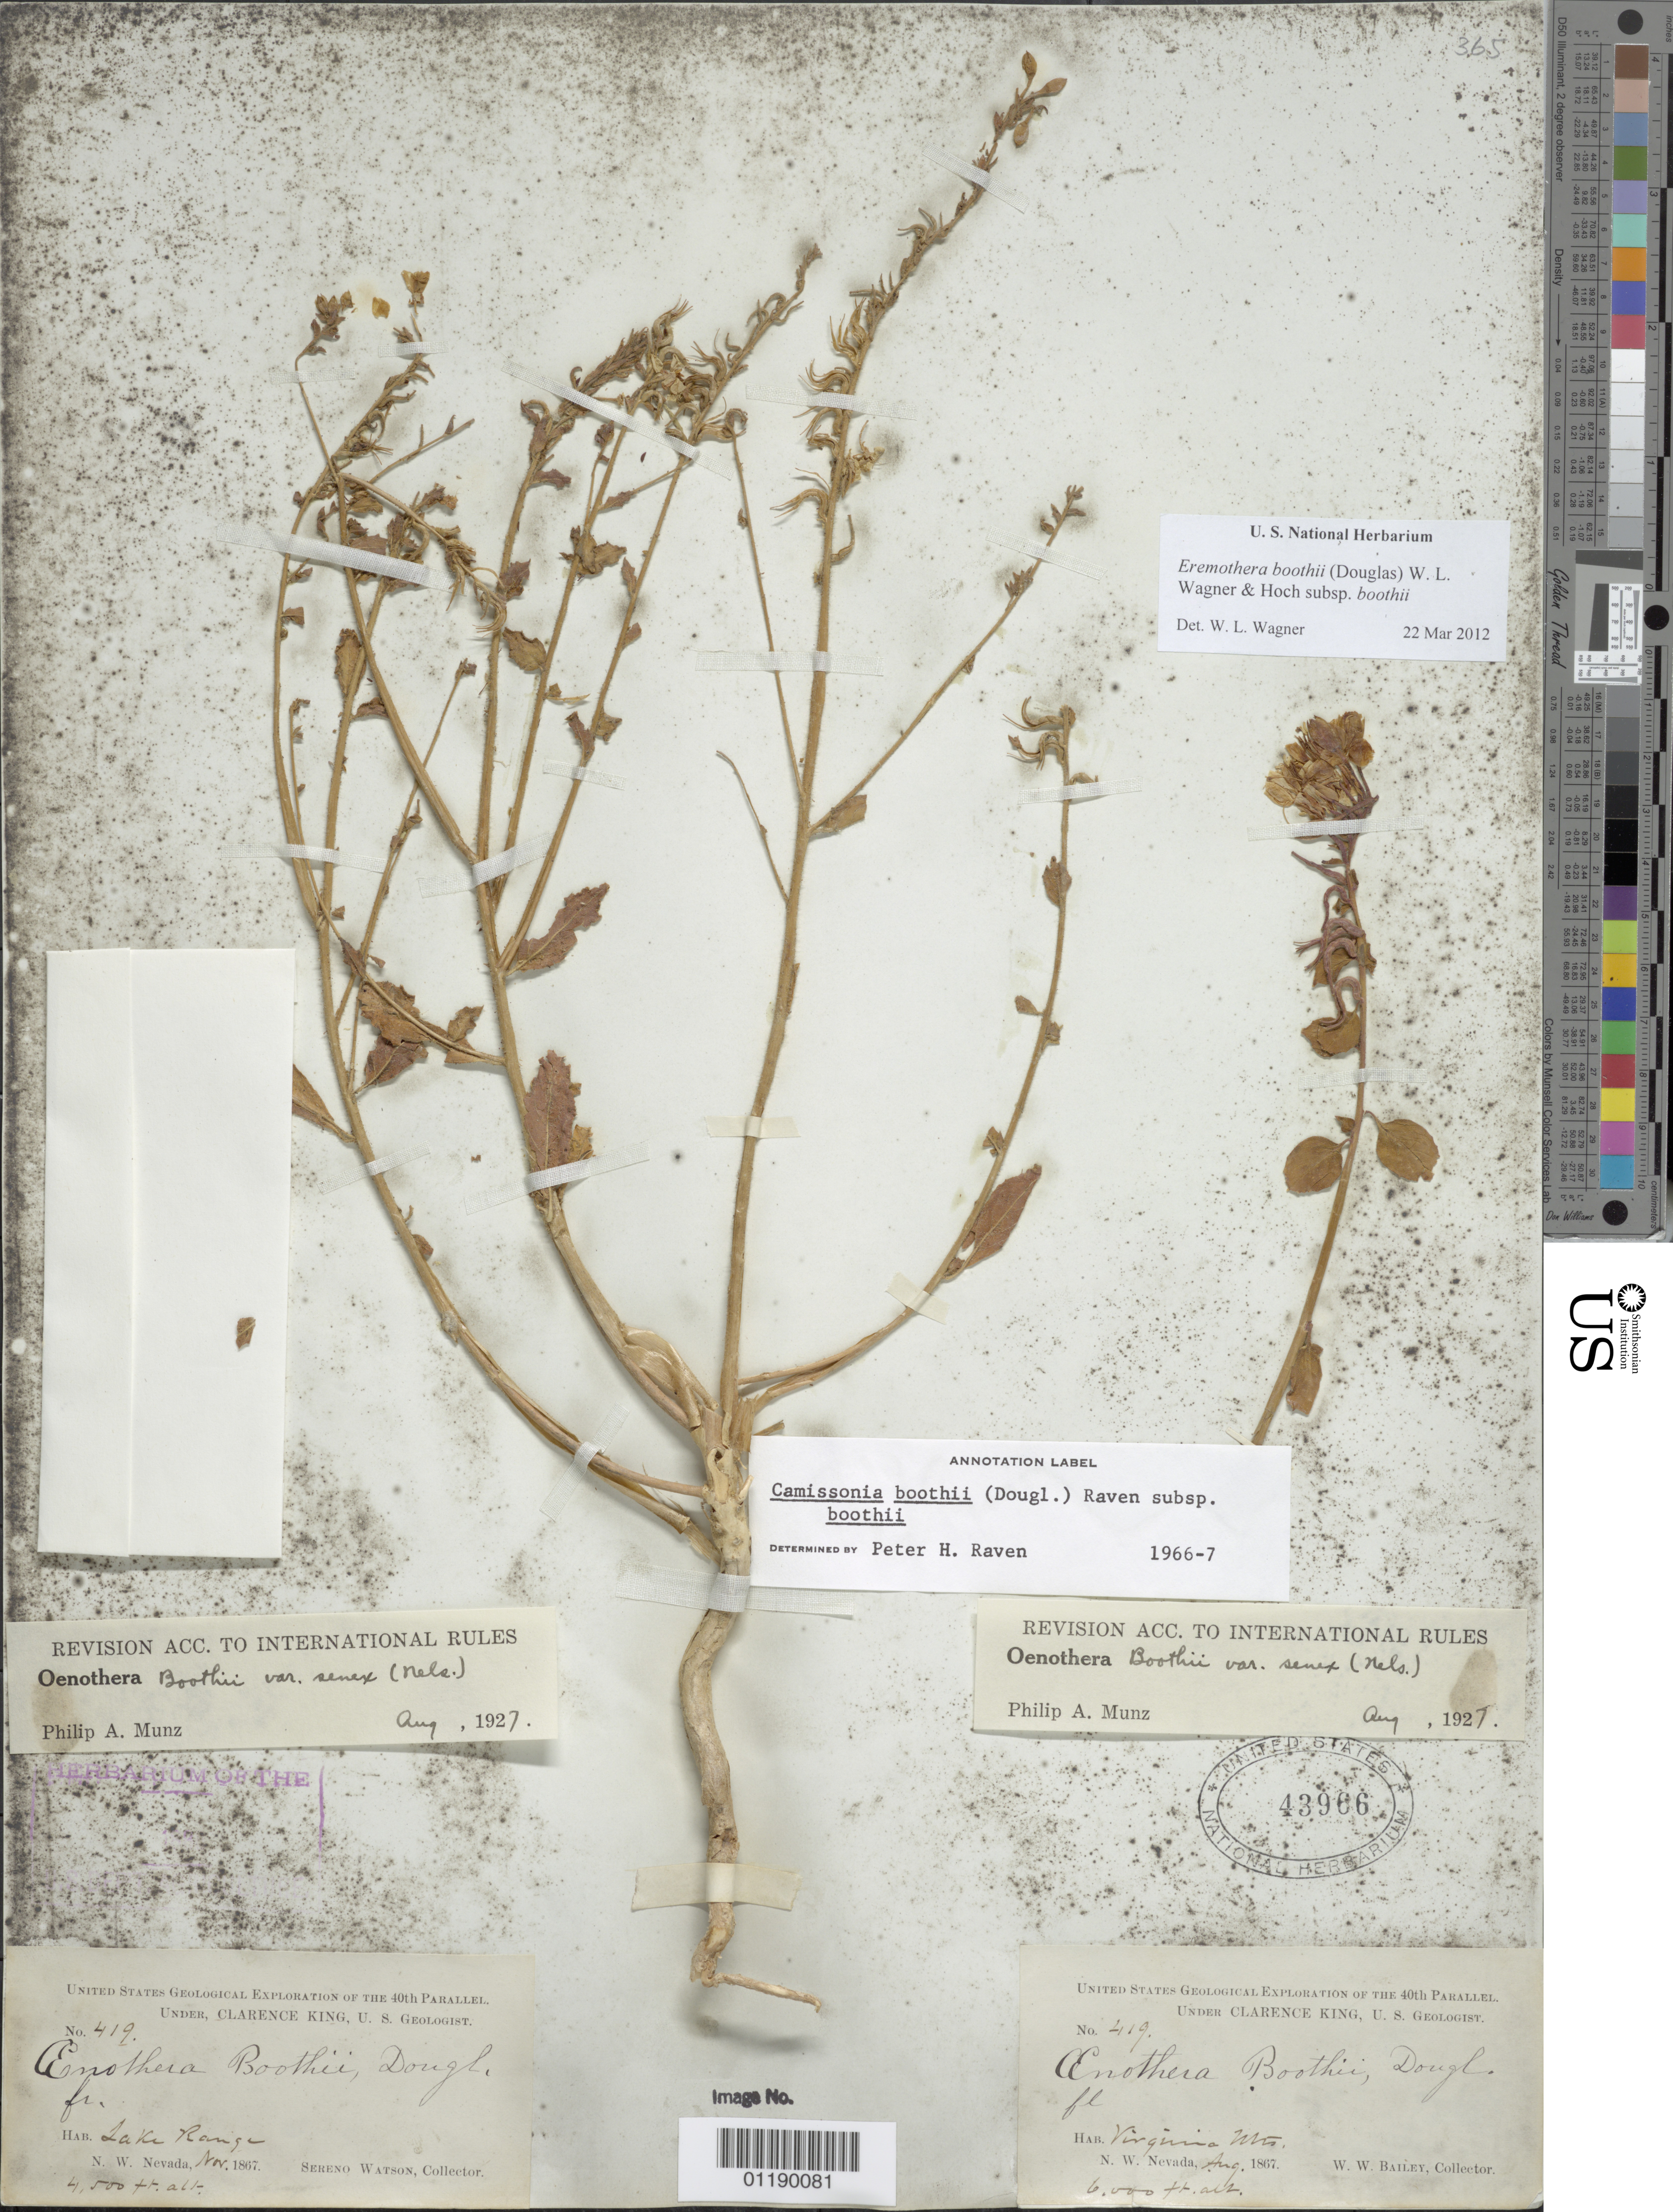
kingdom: Plantae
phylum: Tracheophyta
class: Magnoliopsida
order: Myrtales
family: Onagraceae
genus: Eremothera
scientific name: Eremothera boothii subsp. boothii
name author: (Douglas) W.L. Wagner & Hoch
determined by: Wagner, W. L., (BOT), Smithsonian Institution - National Museum of Natural History (UNITED STATES)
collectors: W. W. Bailey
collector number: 419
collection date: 1867-08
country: United States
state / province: Nevada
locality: Virginia Mts.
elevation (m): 1829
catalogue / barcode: US 43966